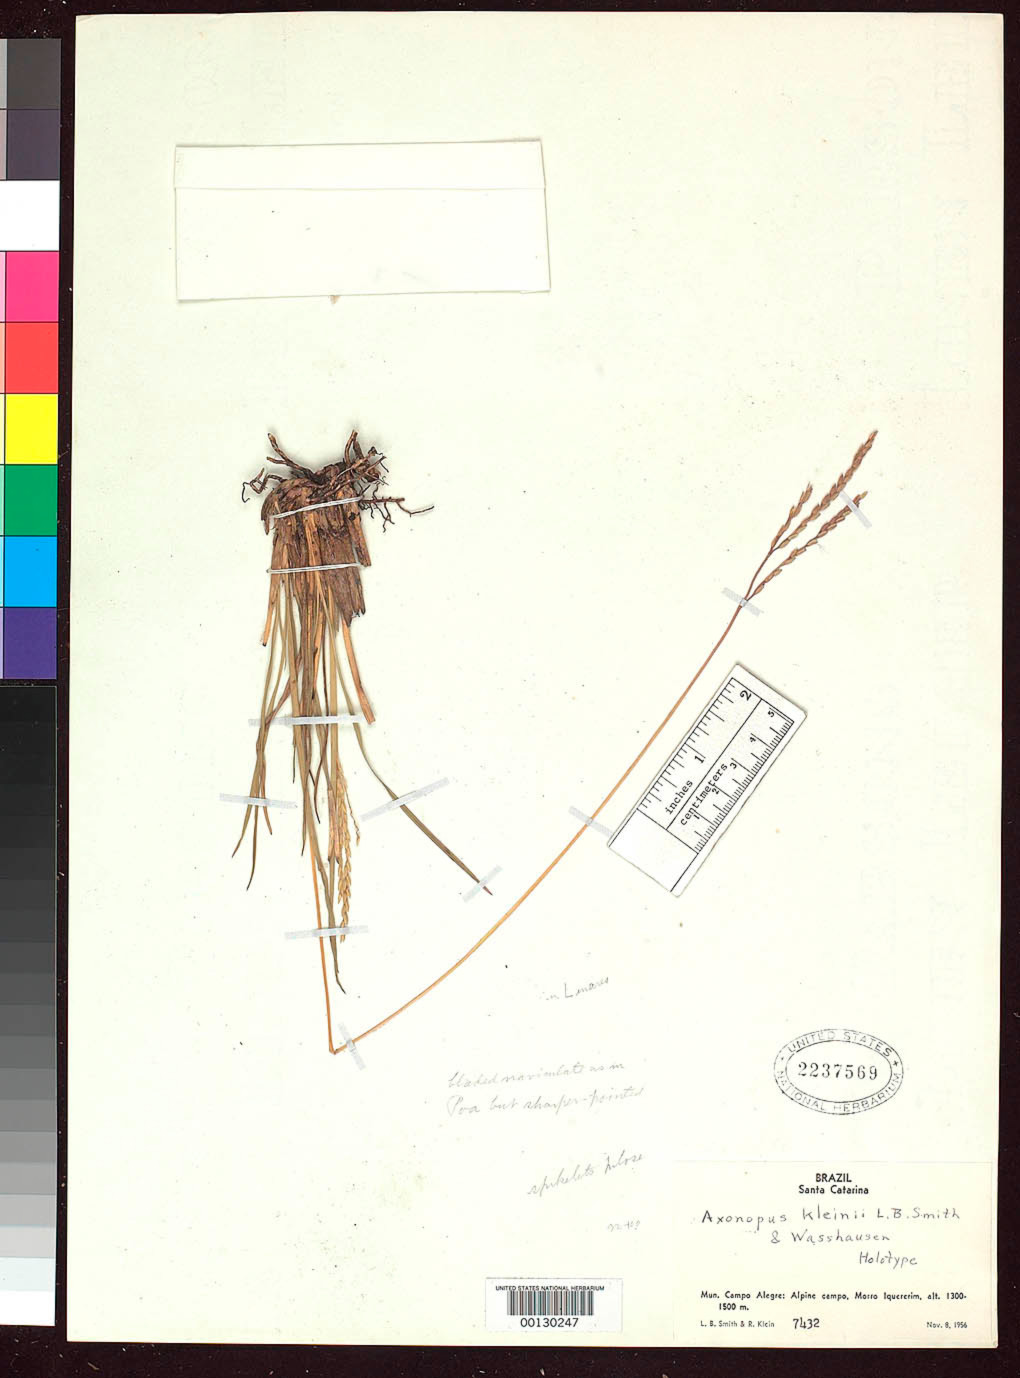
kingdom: Plantae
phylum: Tracheophyta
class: Liliopsida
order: Poales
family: Poaceae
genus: Axonopus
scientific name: Axonopus kleinii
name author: L.B. Sm. & Wassh.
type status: Holotype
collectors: L. Smith & R. M. Klein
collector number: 7432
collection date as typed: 08 Nov 1956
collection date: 1956-11-08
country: Brazil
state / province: Santa Catarina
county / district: Campo Alegre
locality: Morro Iquererim.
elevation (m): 1300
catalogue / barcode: US 2237569